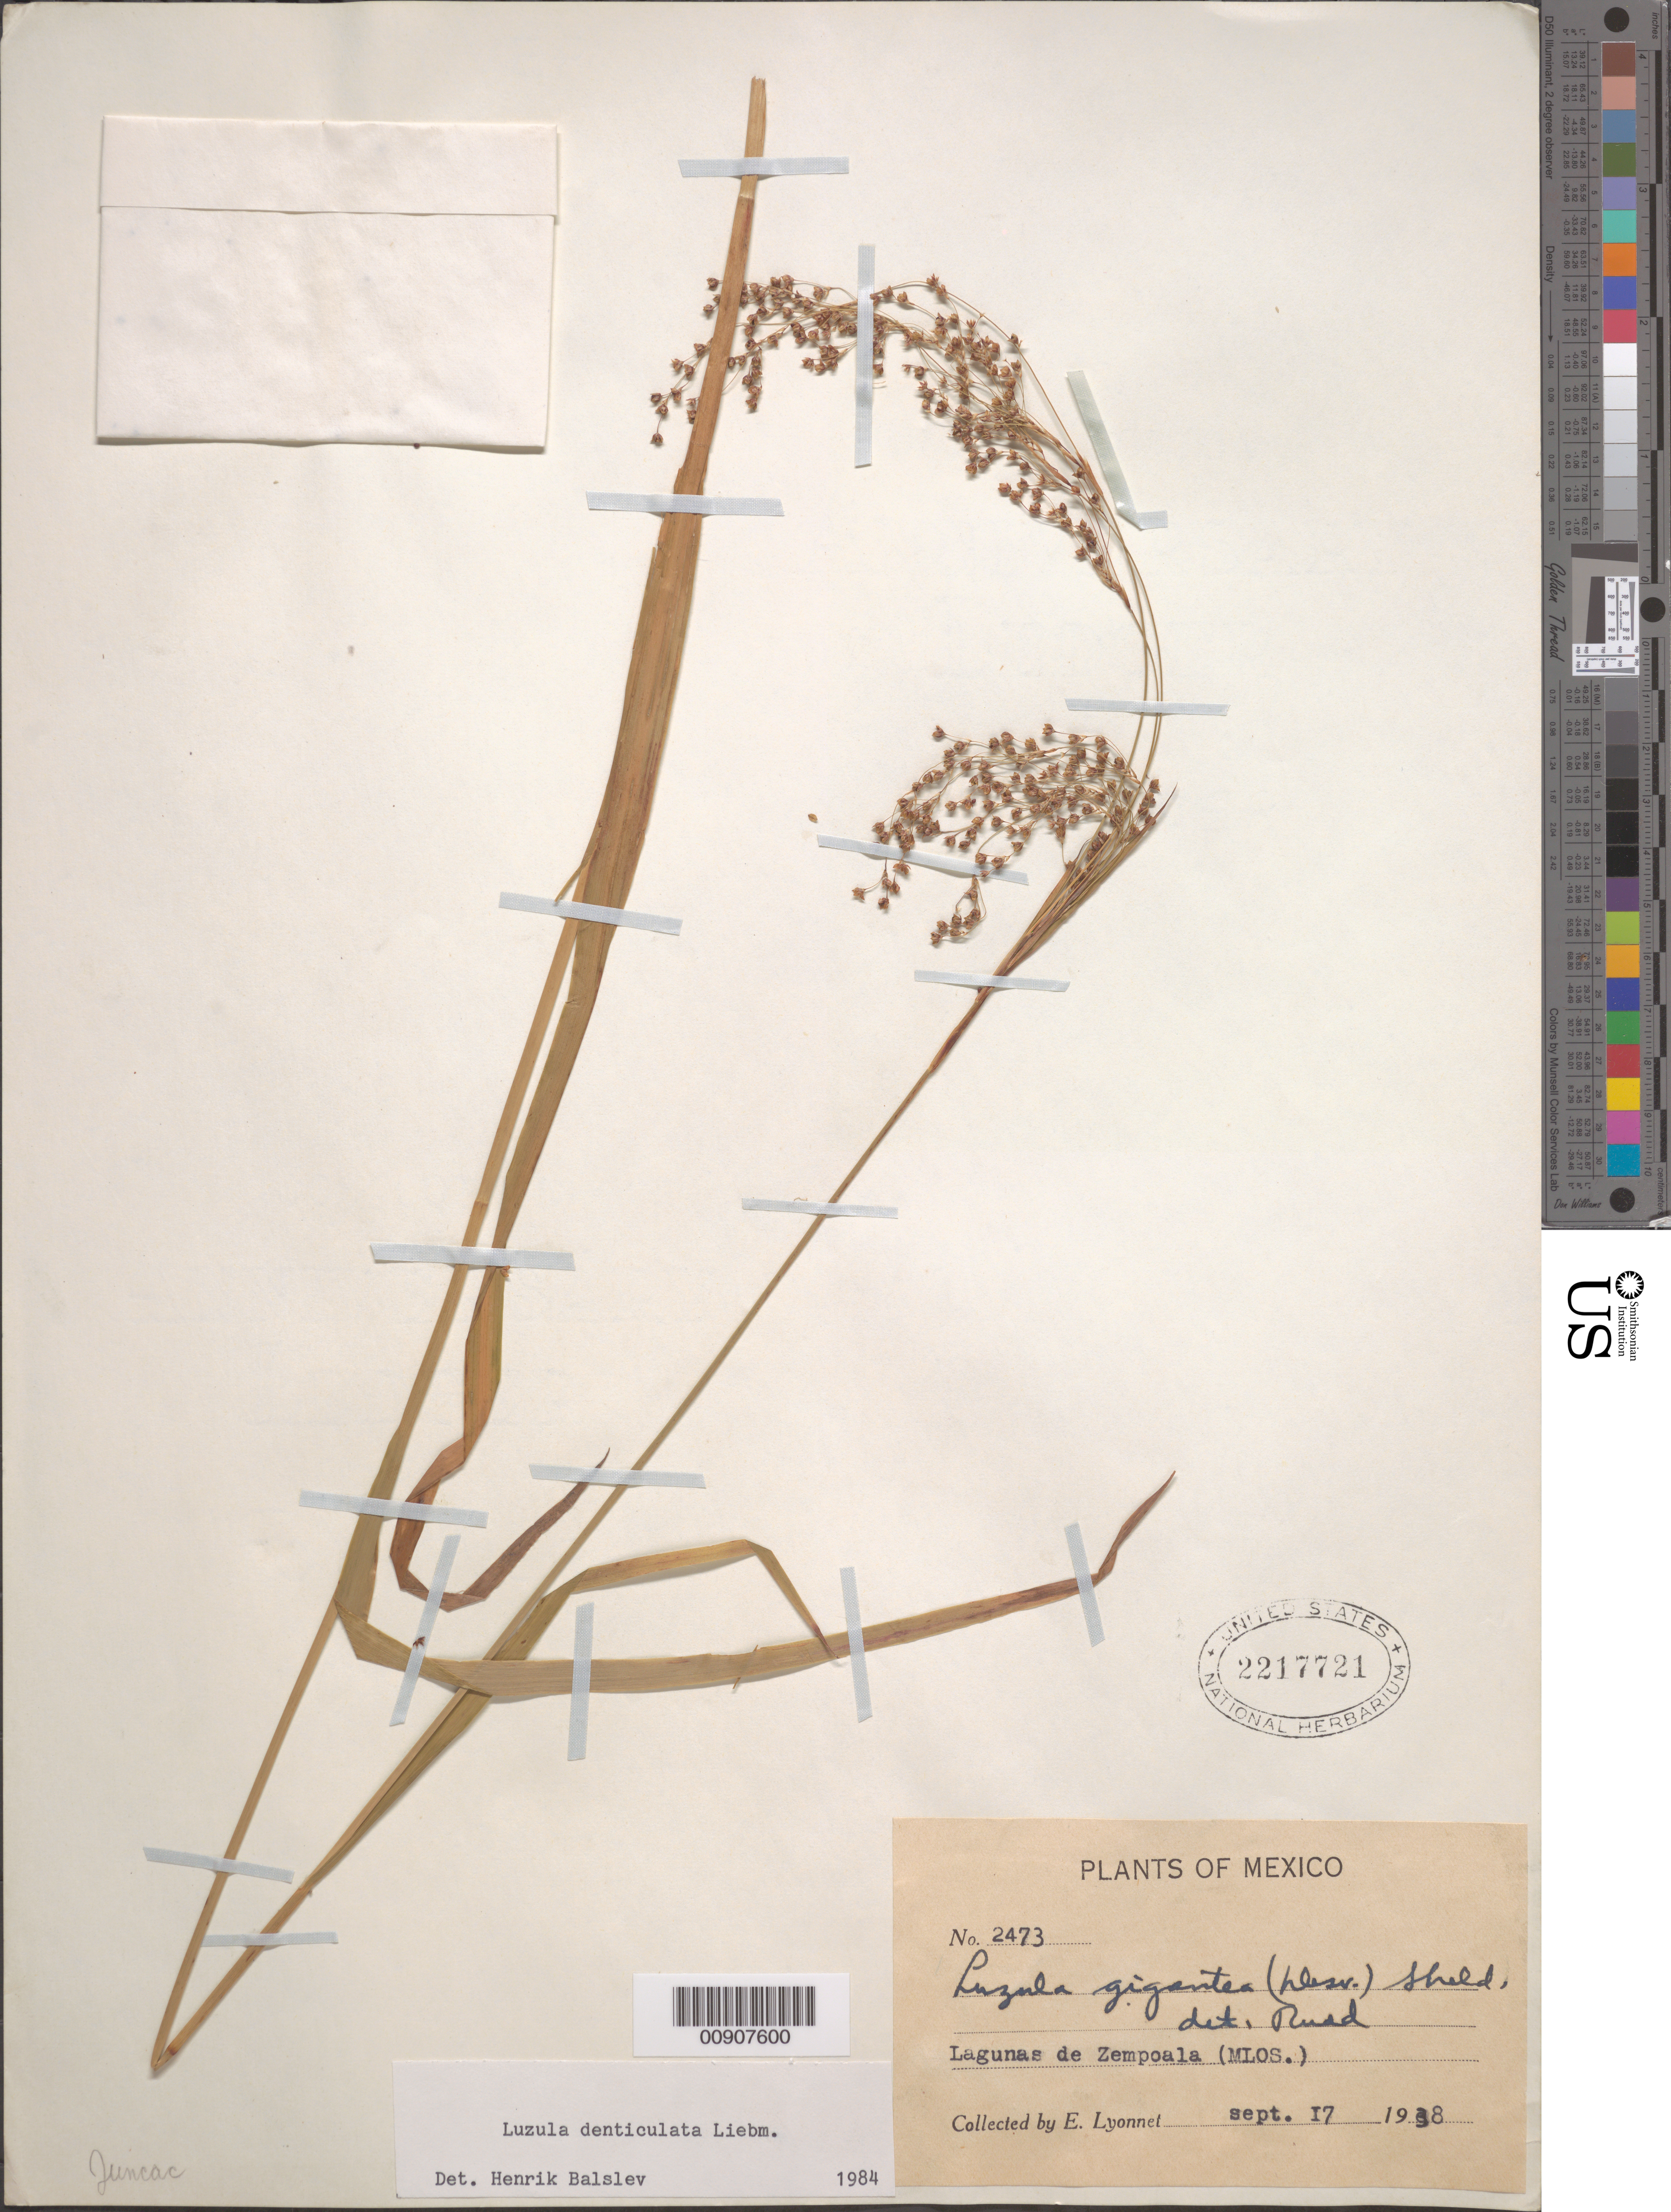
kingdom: Plantae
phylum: Tracheophyta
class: Liliopsida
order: Poales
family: Juncaceae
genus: Luzula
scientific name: Luzula denticulata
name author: Liebm.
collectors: Bro. E. Lyonnet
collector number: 2473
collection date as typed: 17 Sep 1938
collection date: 1938-09-17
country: Mexico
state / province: Morelos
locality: Lagunas de Zempoala (Morelos).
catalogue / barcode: US 2217721